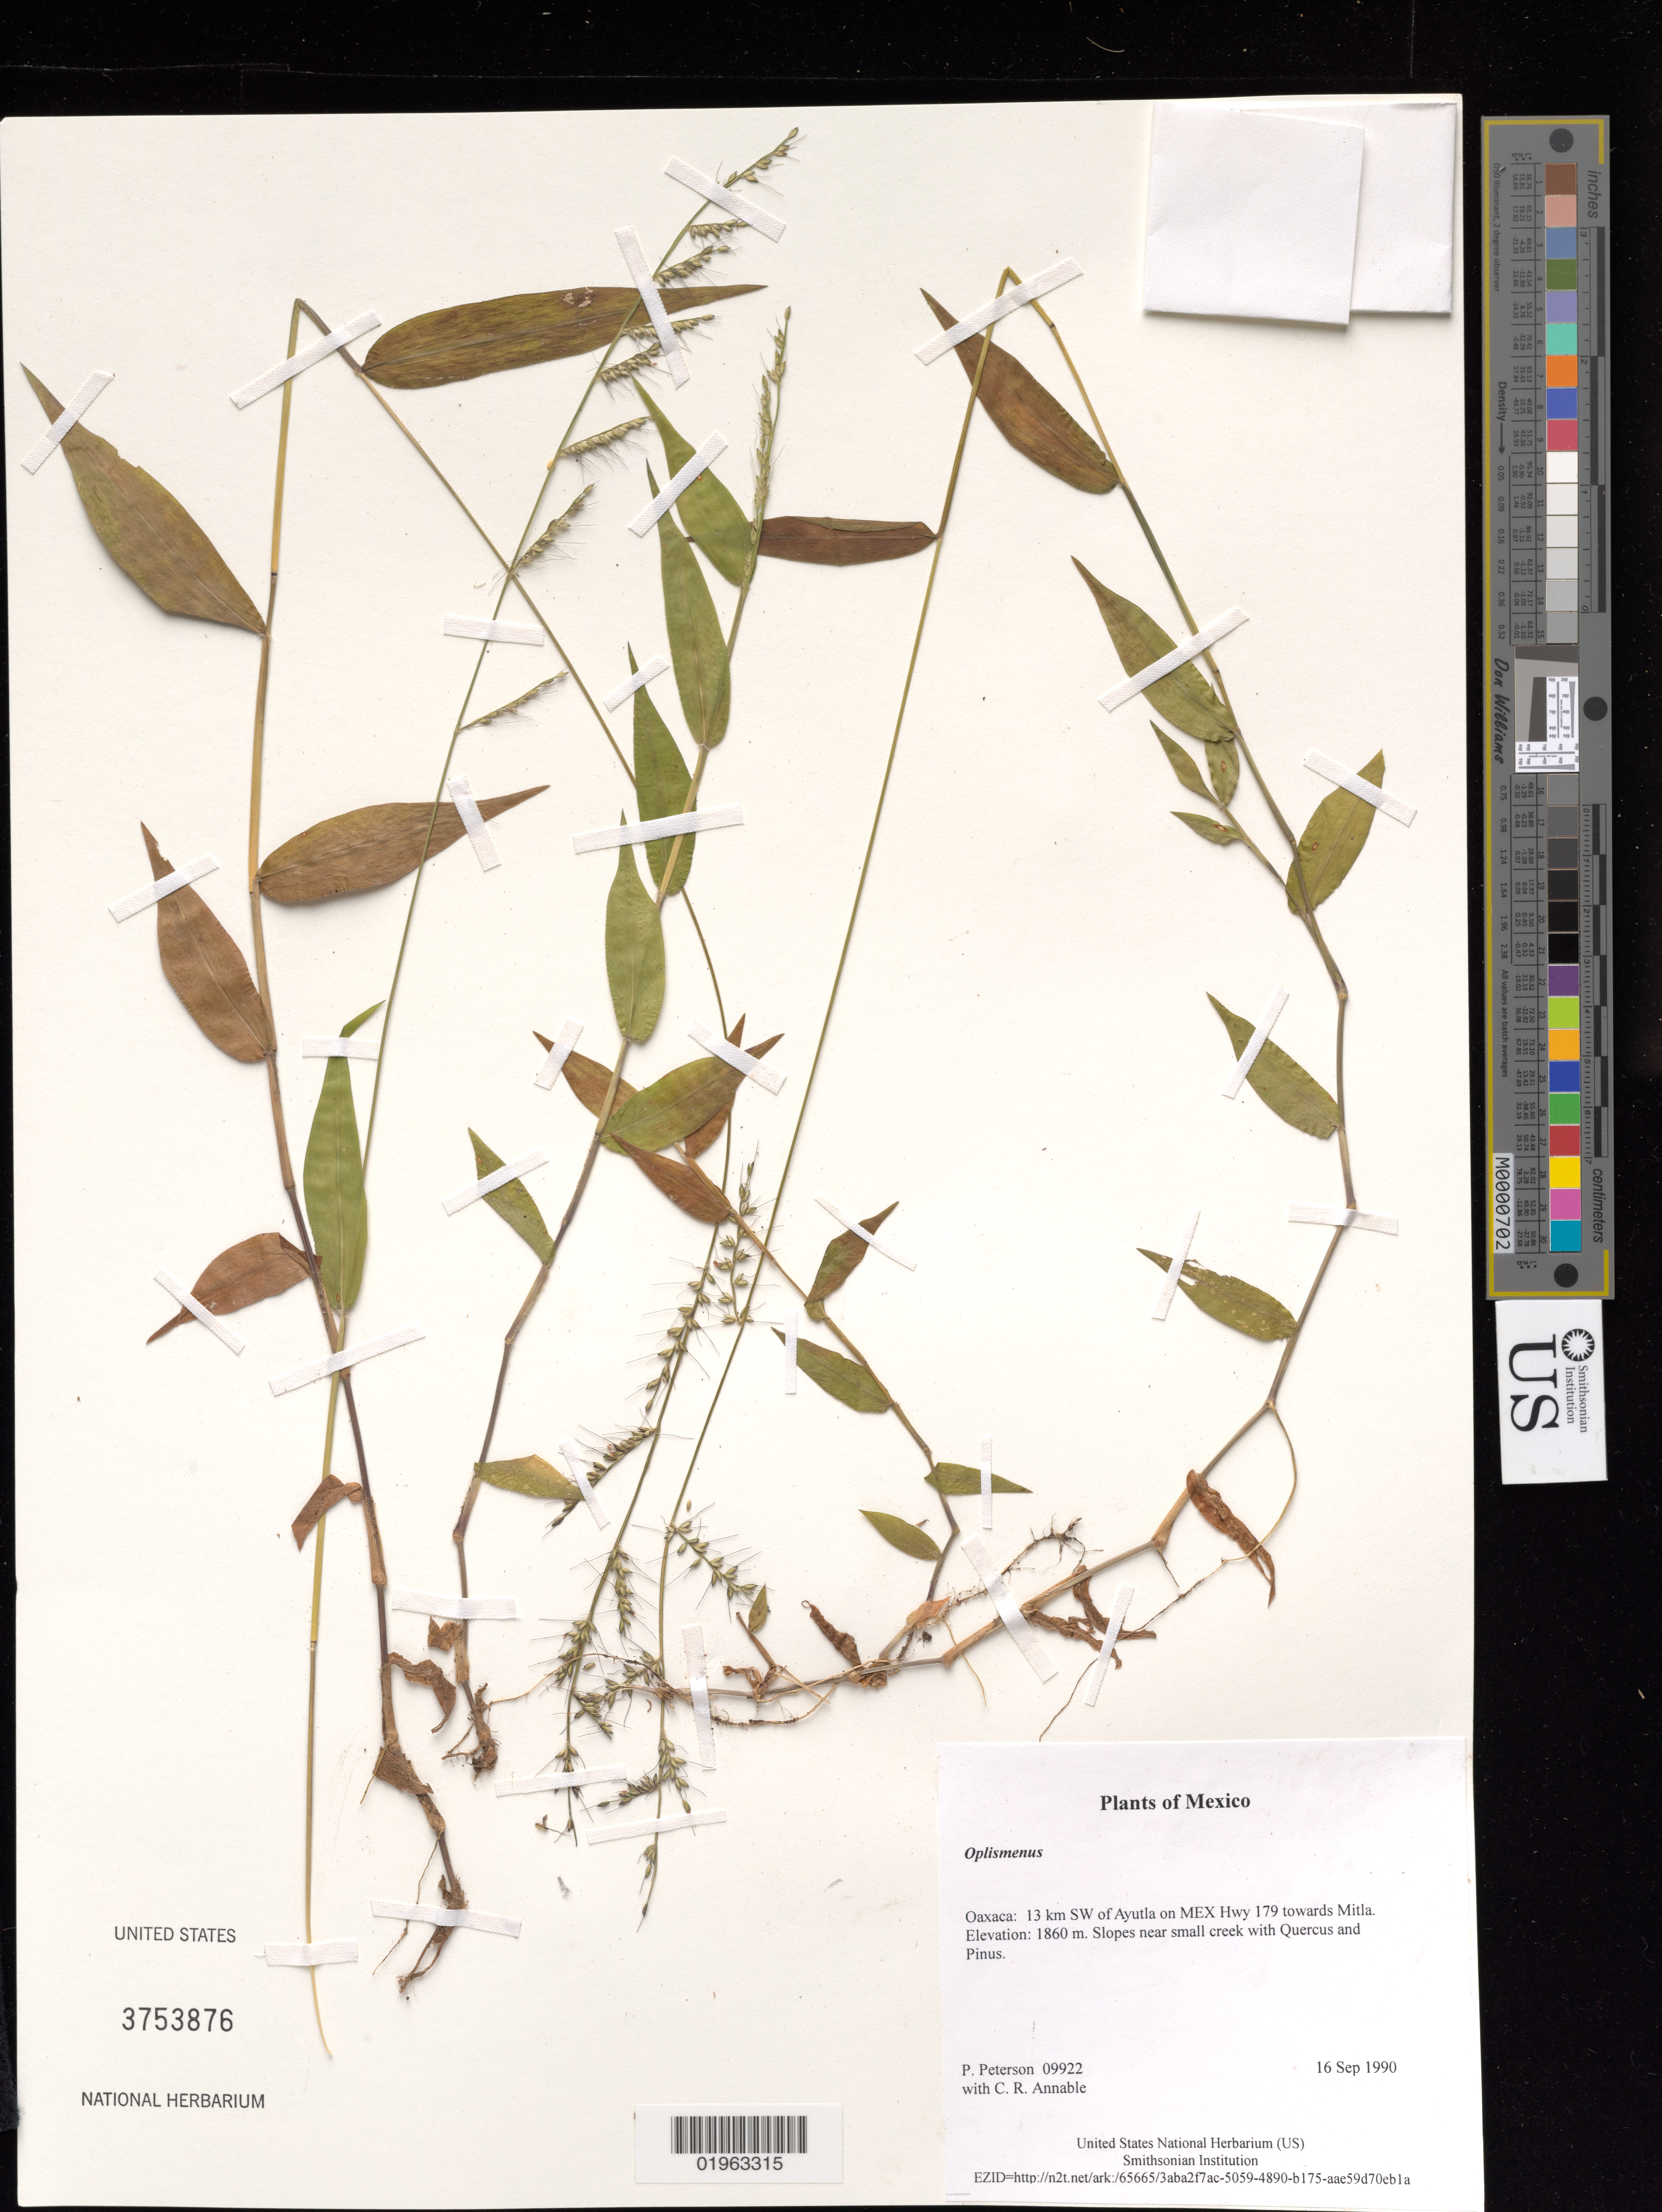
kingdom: Plantae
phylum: Tracheophyta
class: Liliopsida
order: Poales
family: Poaceae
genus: Oplismenus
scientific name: Oplismenus sp.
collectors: P. M. Peterson & C. R. Annable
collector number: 09922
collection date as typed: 16 Sep 1990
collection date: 1990-09-16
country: Mexico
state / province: Oaxaca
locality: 13 km SW of Ayutla on MEX Hwy 179 towards Mitla.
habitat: Slopes near small creek with Quercus and Pinus.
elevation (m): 1860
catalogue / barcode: US 3753876